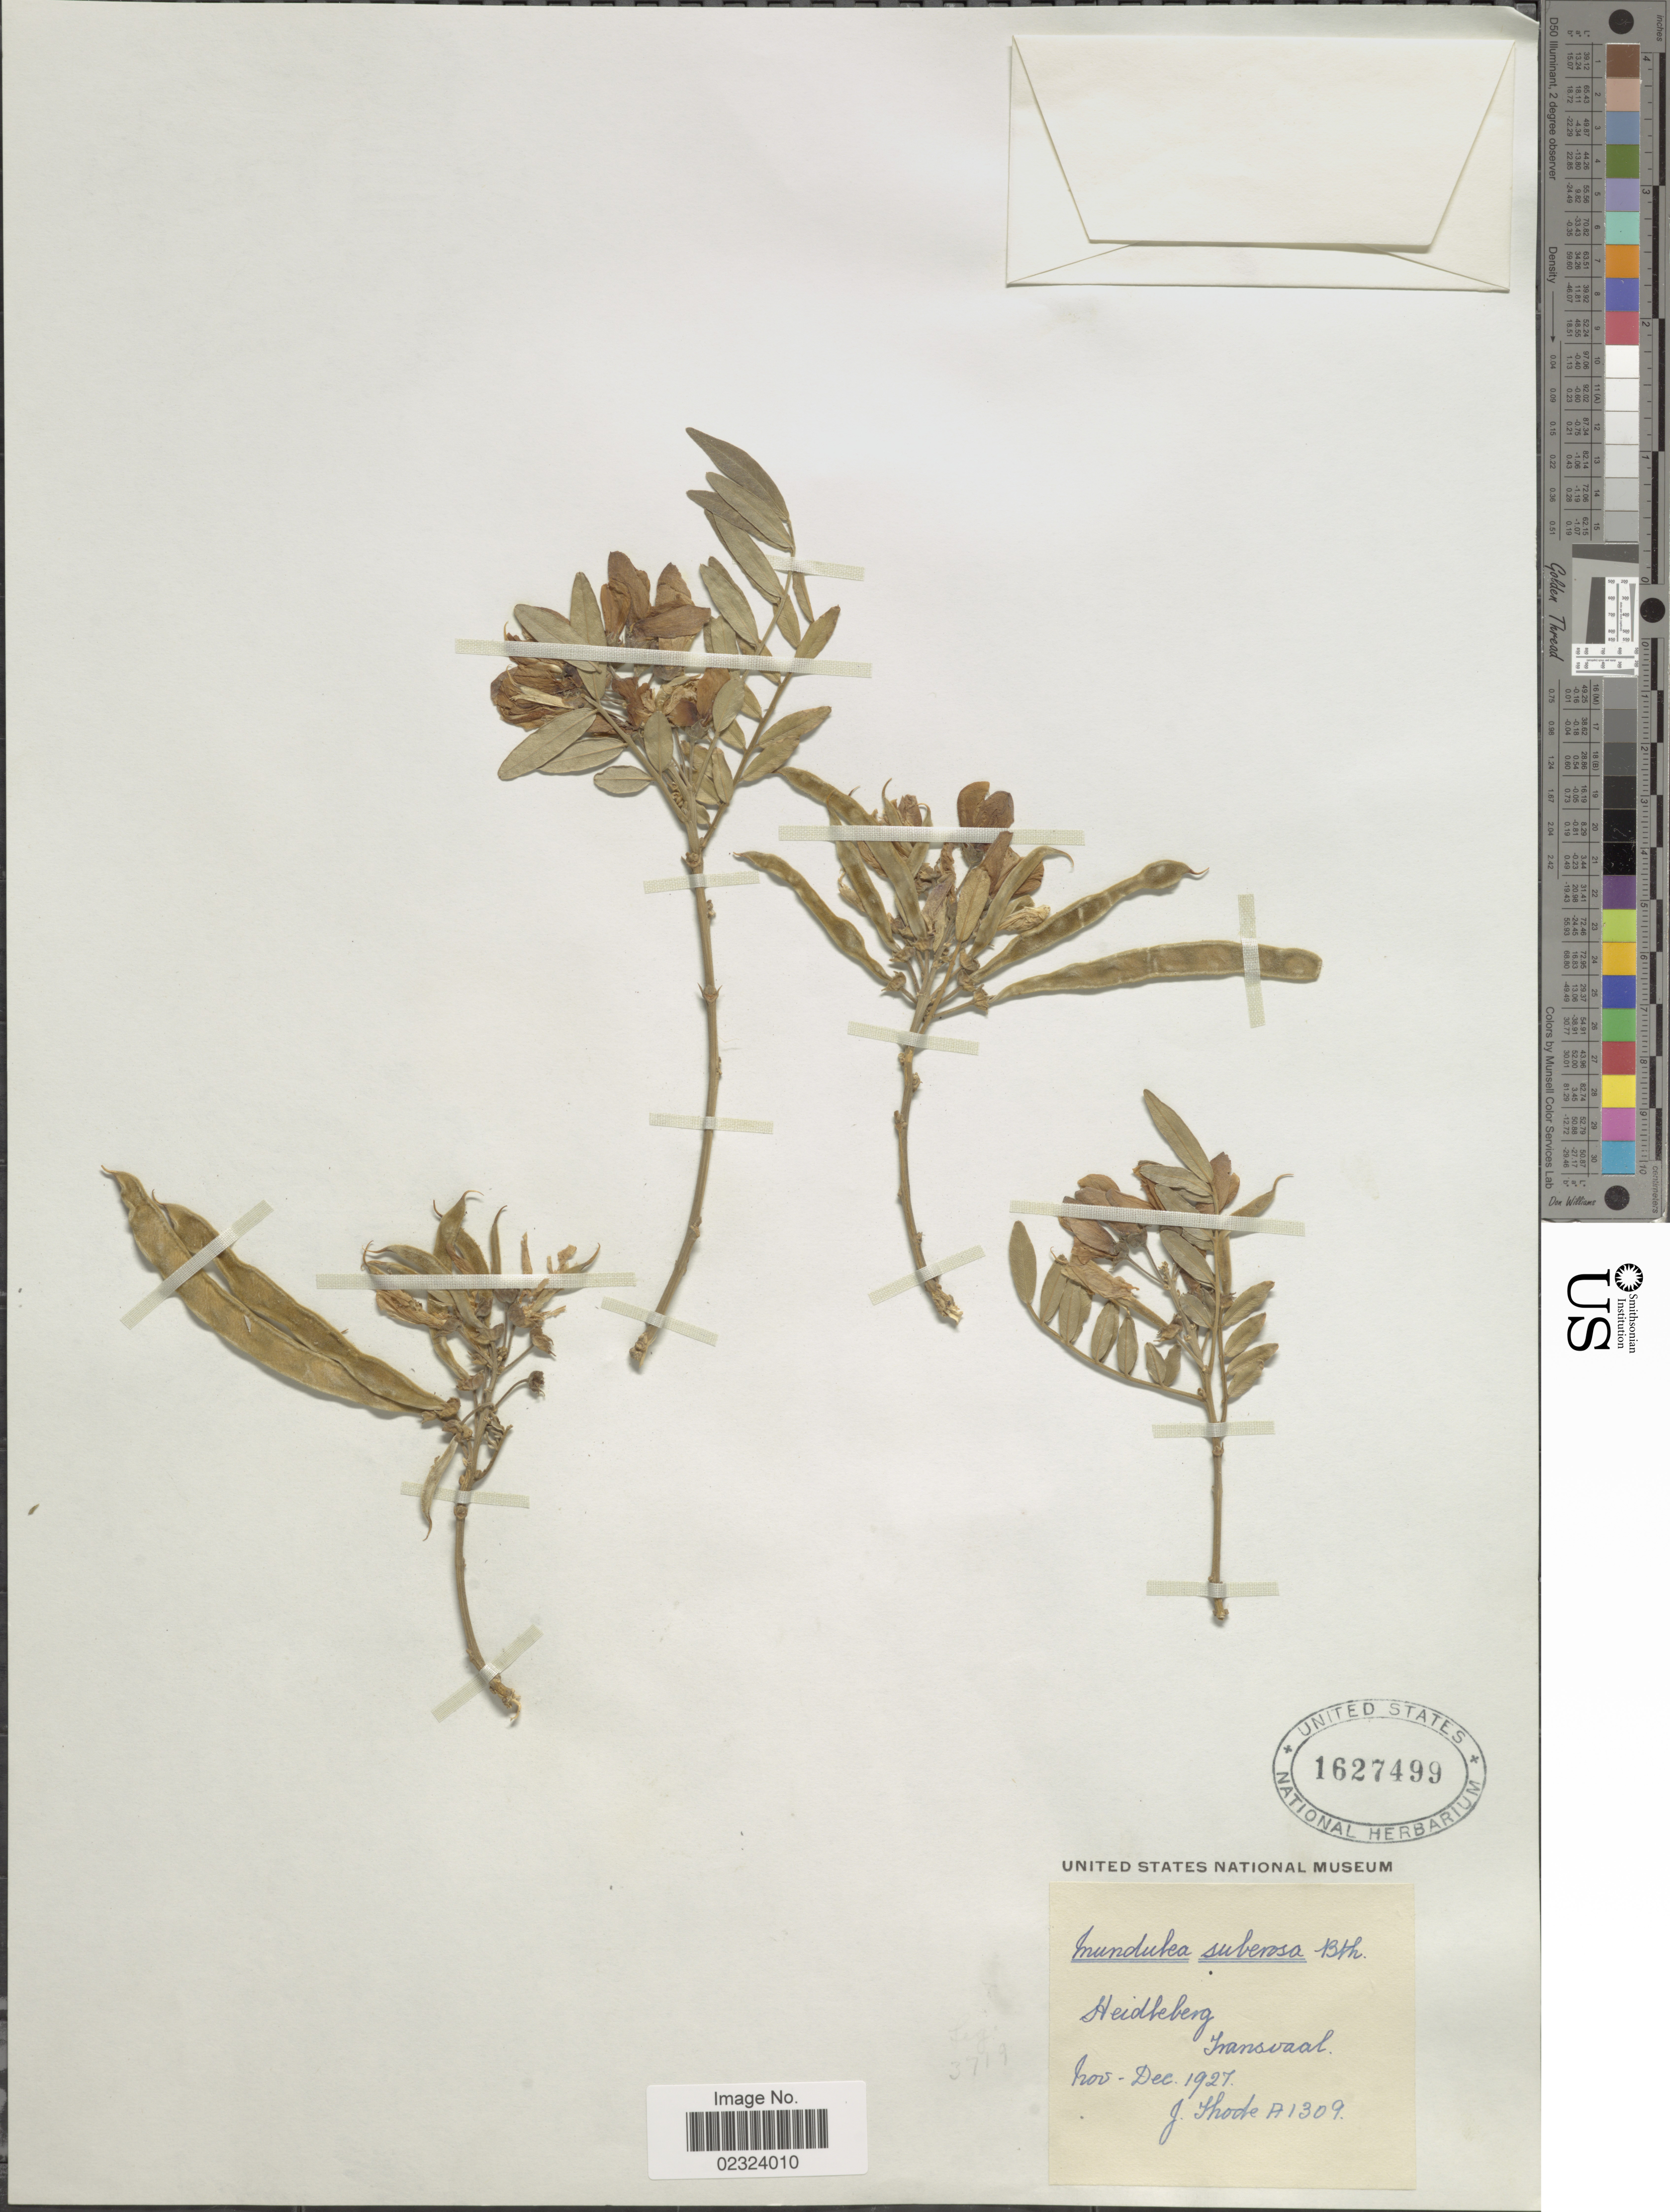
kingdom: Plantae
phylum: Tracheophyta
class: Magnoliopsida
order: Fabales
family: Fabaceae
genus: Mundulea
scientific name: Mundulea sericea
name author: (Willd.) A. Chev.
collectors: J. Thode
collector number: A1309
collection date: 1927-11/1927-12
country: South Africa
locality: Heidleberg. Transvaal.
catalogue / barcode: US 1627499